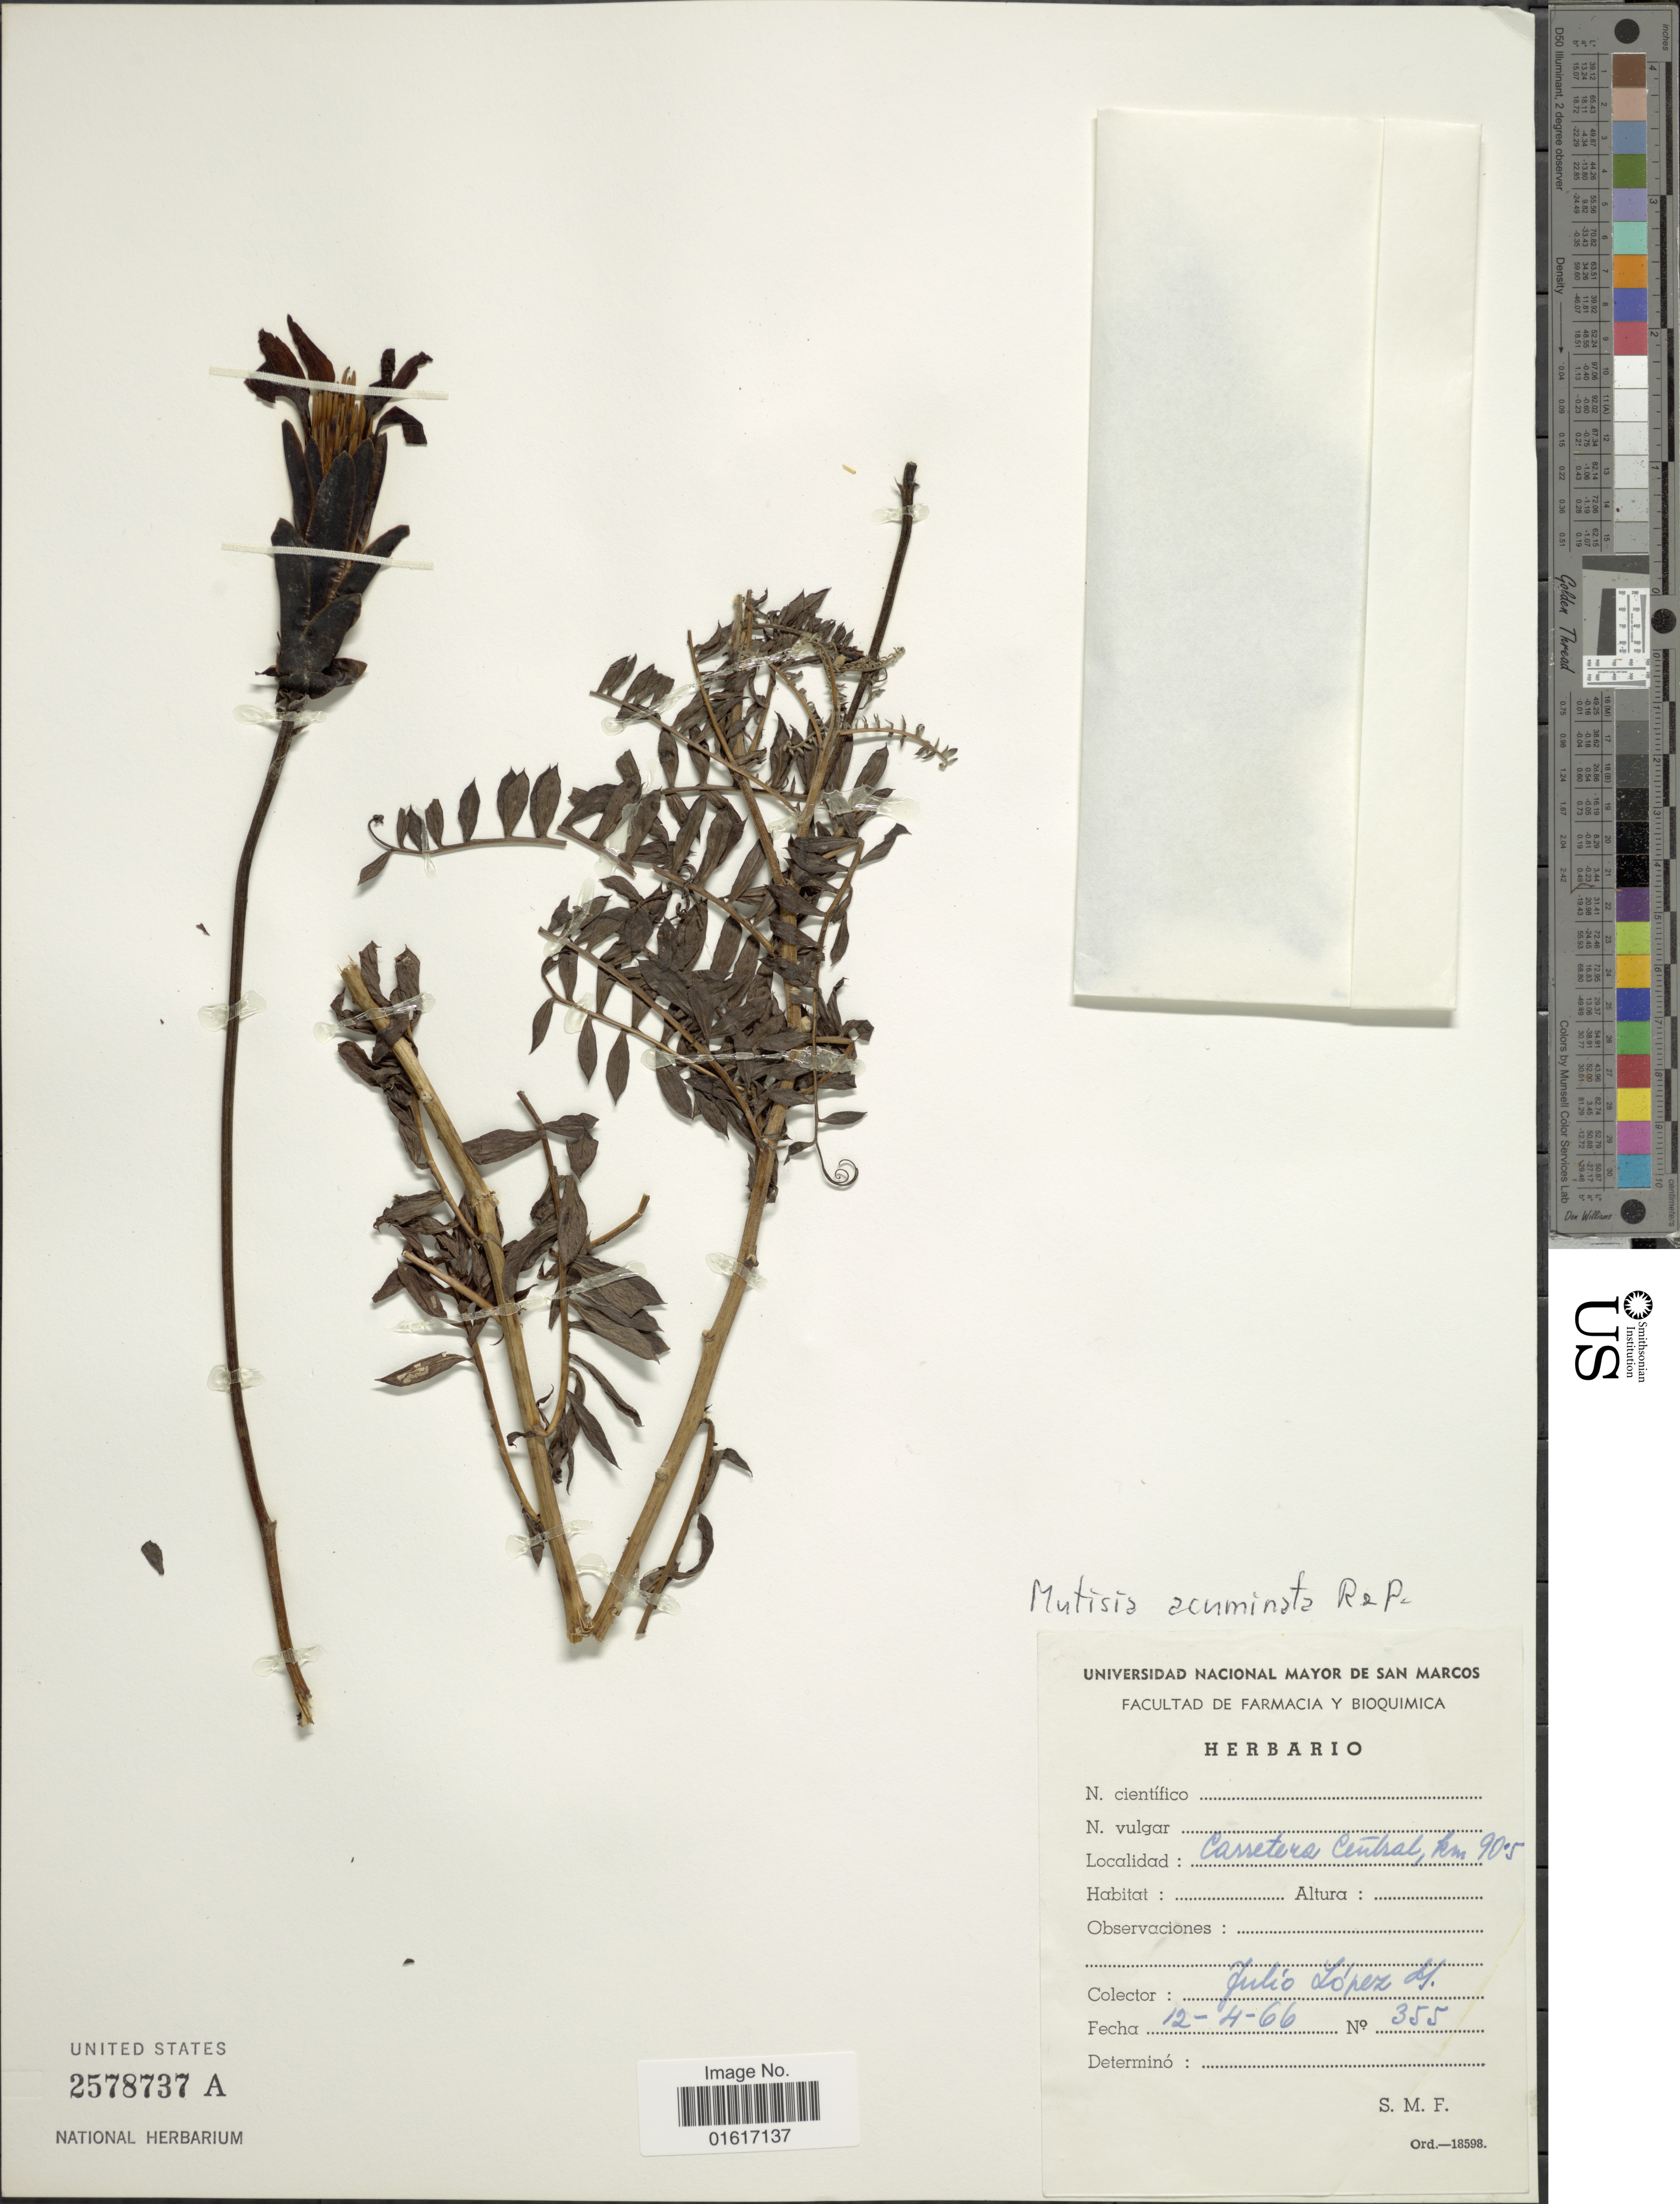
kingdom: Plantae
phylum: Tracheophyta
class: Magnoliopsida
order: Asterales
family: Asteraceae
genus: Mutisia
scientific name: Mutisia acuminata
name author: Ruiz & Pav.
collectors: J. López G.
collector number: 355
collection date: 1966-04-12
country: Peru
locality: Carretera Central, km 90.5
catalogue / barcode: US 2578737A